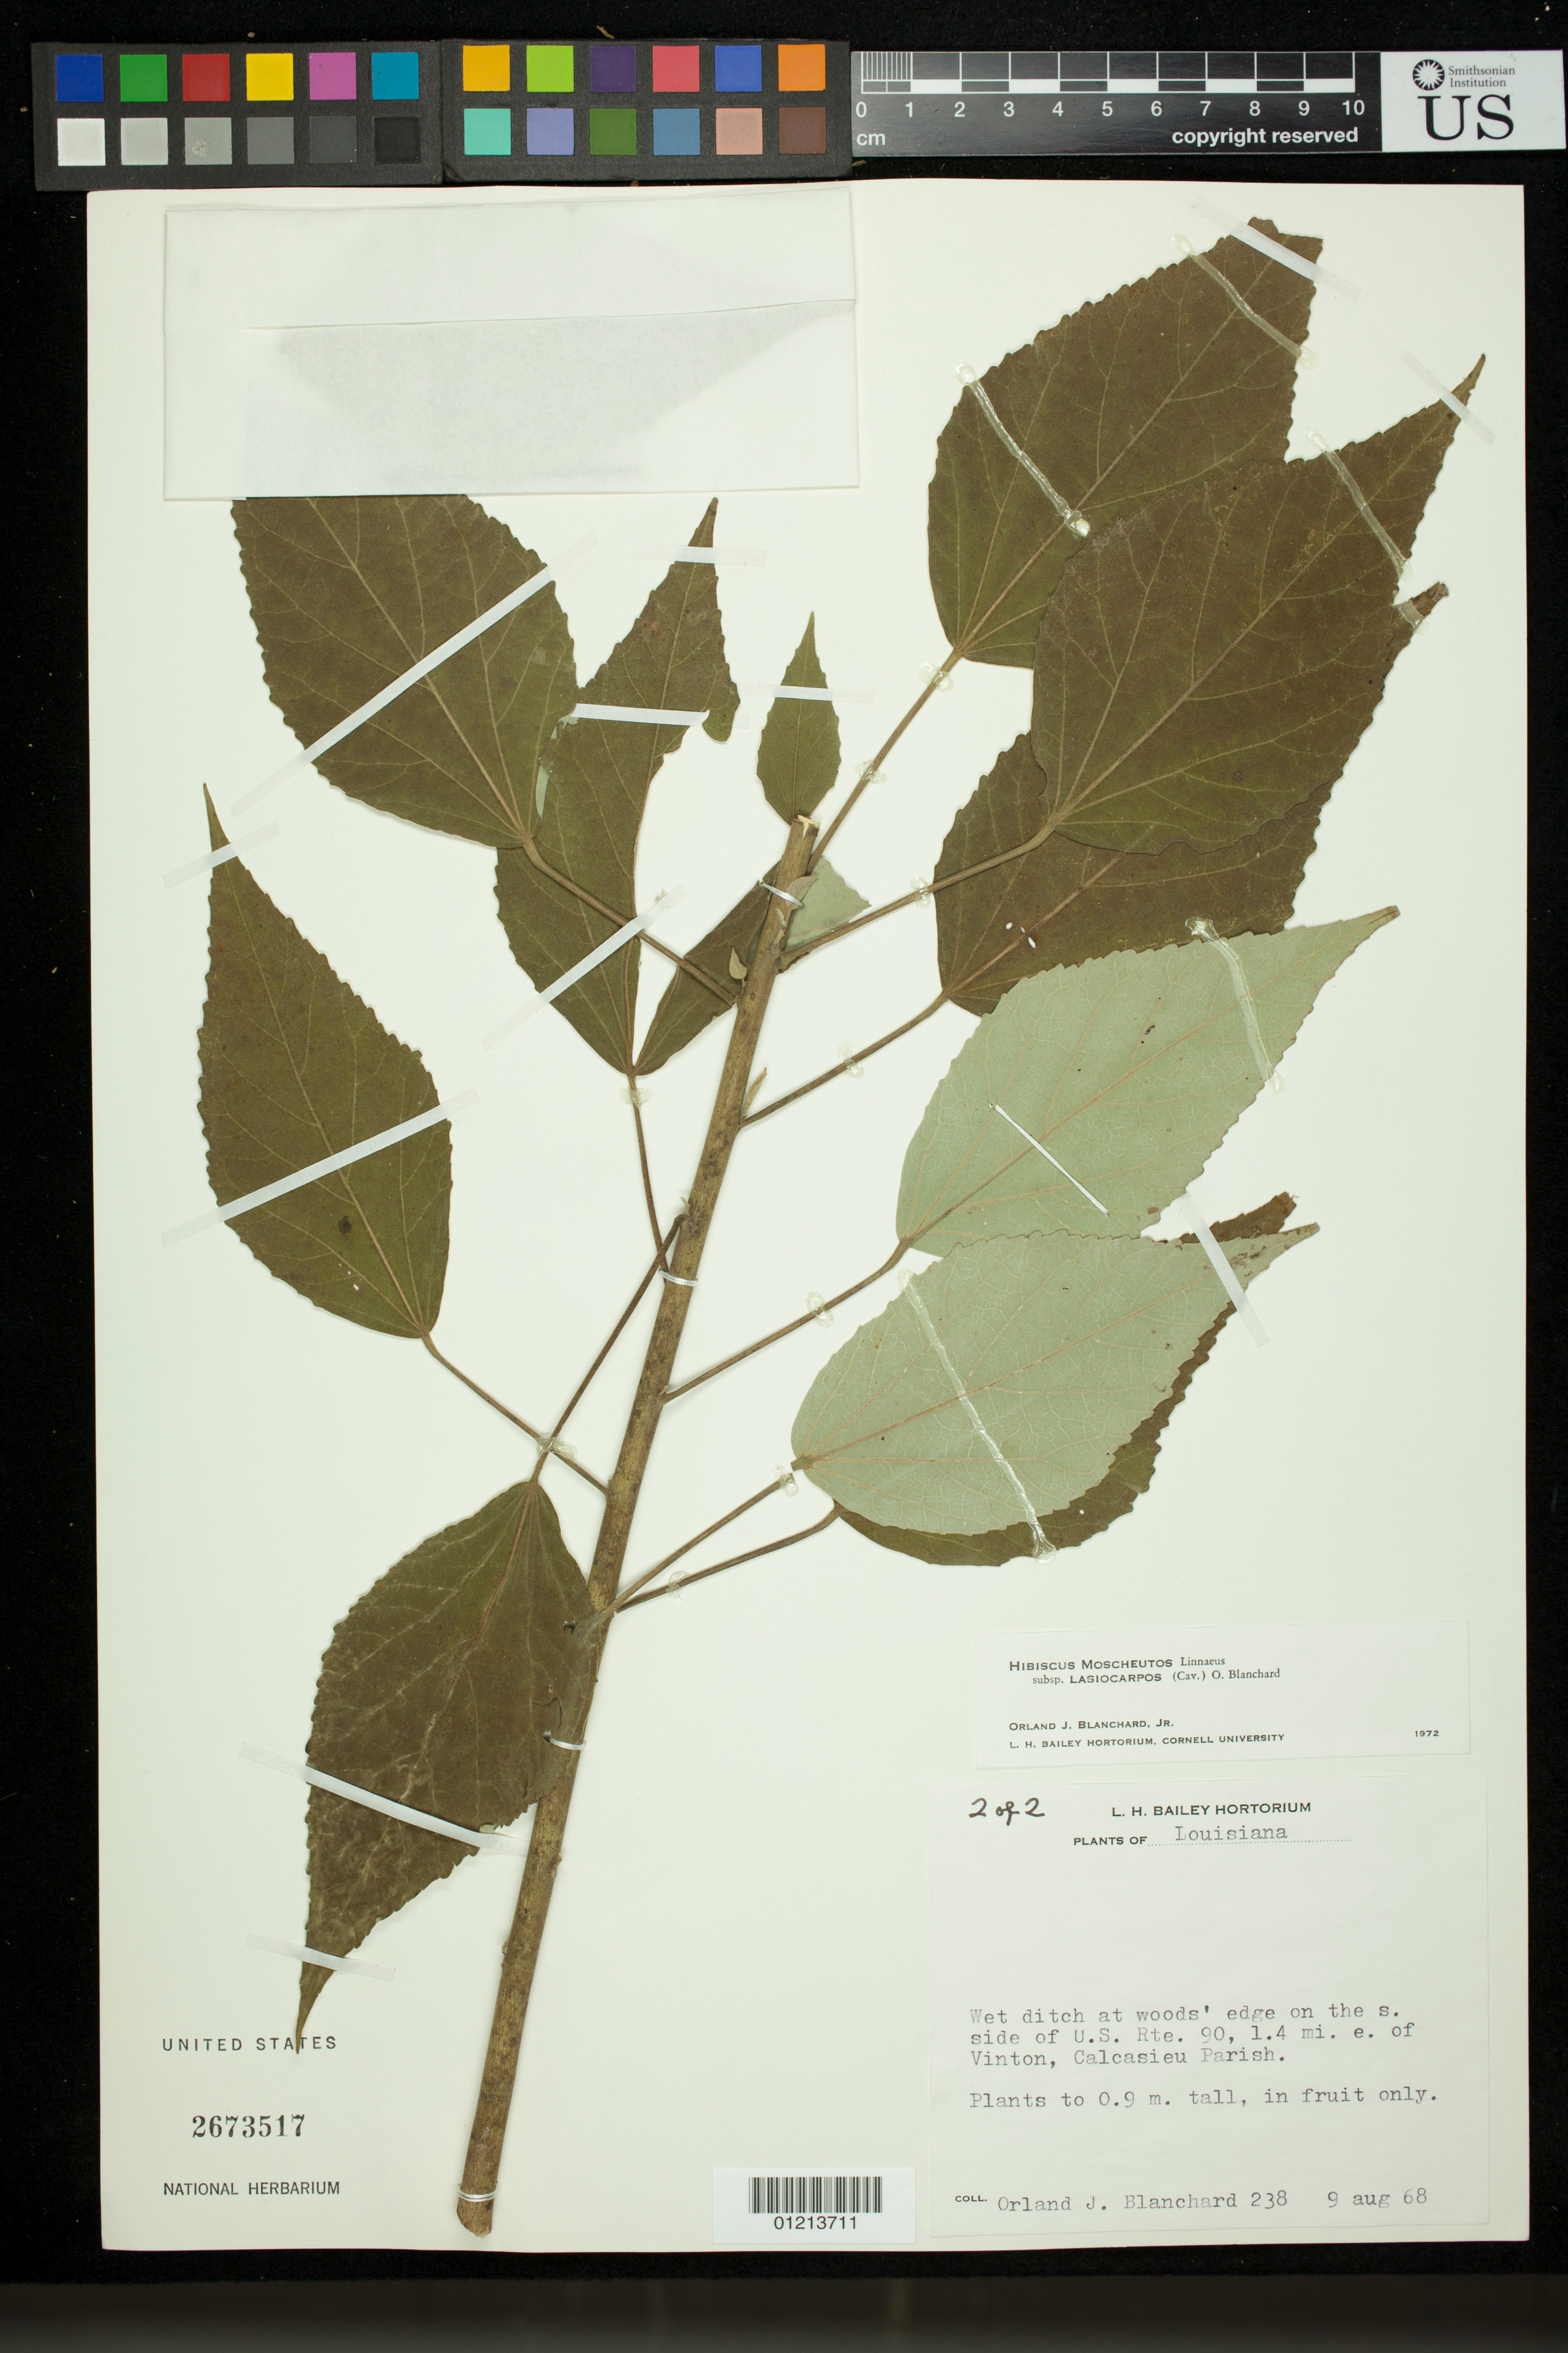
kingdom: Plantae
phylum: Tracheophyta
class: Magnoliopsida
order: Malvales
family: Malvaceae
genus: Hibiscus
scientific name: Hibiscus moscheutos subsp. lasiocarpos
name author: (Cav.) O.J. Blanch.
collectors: O. J. Blanchard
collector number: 238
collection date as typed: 08 Sep 1968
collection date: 1968-09-08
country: United States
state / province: Louisiana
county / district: Calcasieu Parish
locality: Wet ditch at woods' endge on the s. side of U.S. Rte 90, 1.4 mi. e. of Vinton, Calcasieu Parish.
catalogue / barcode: US 2673517